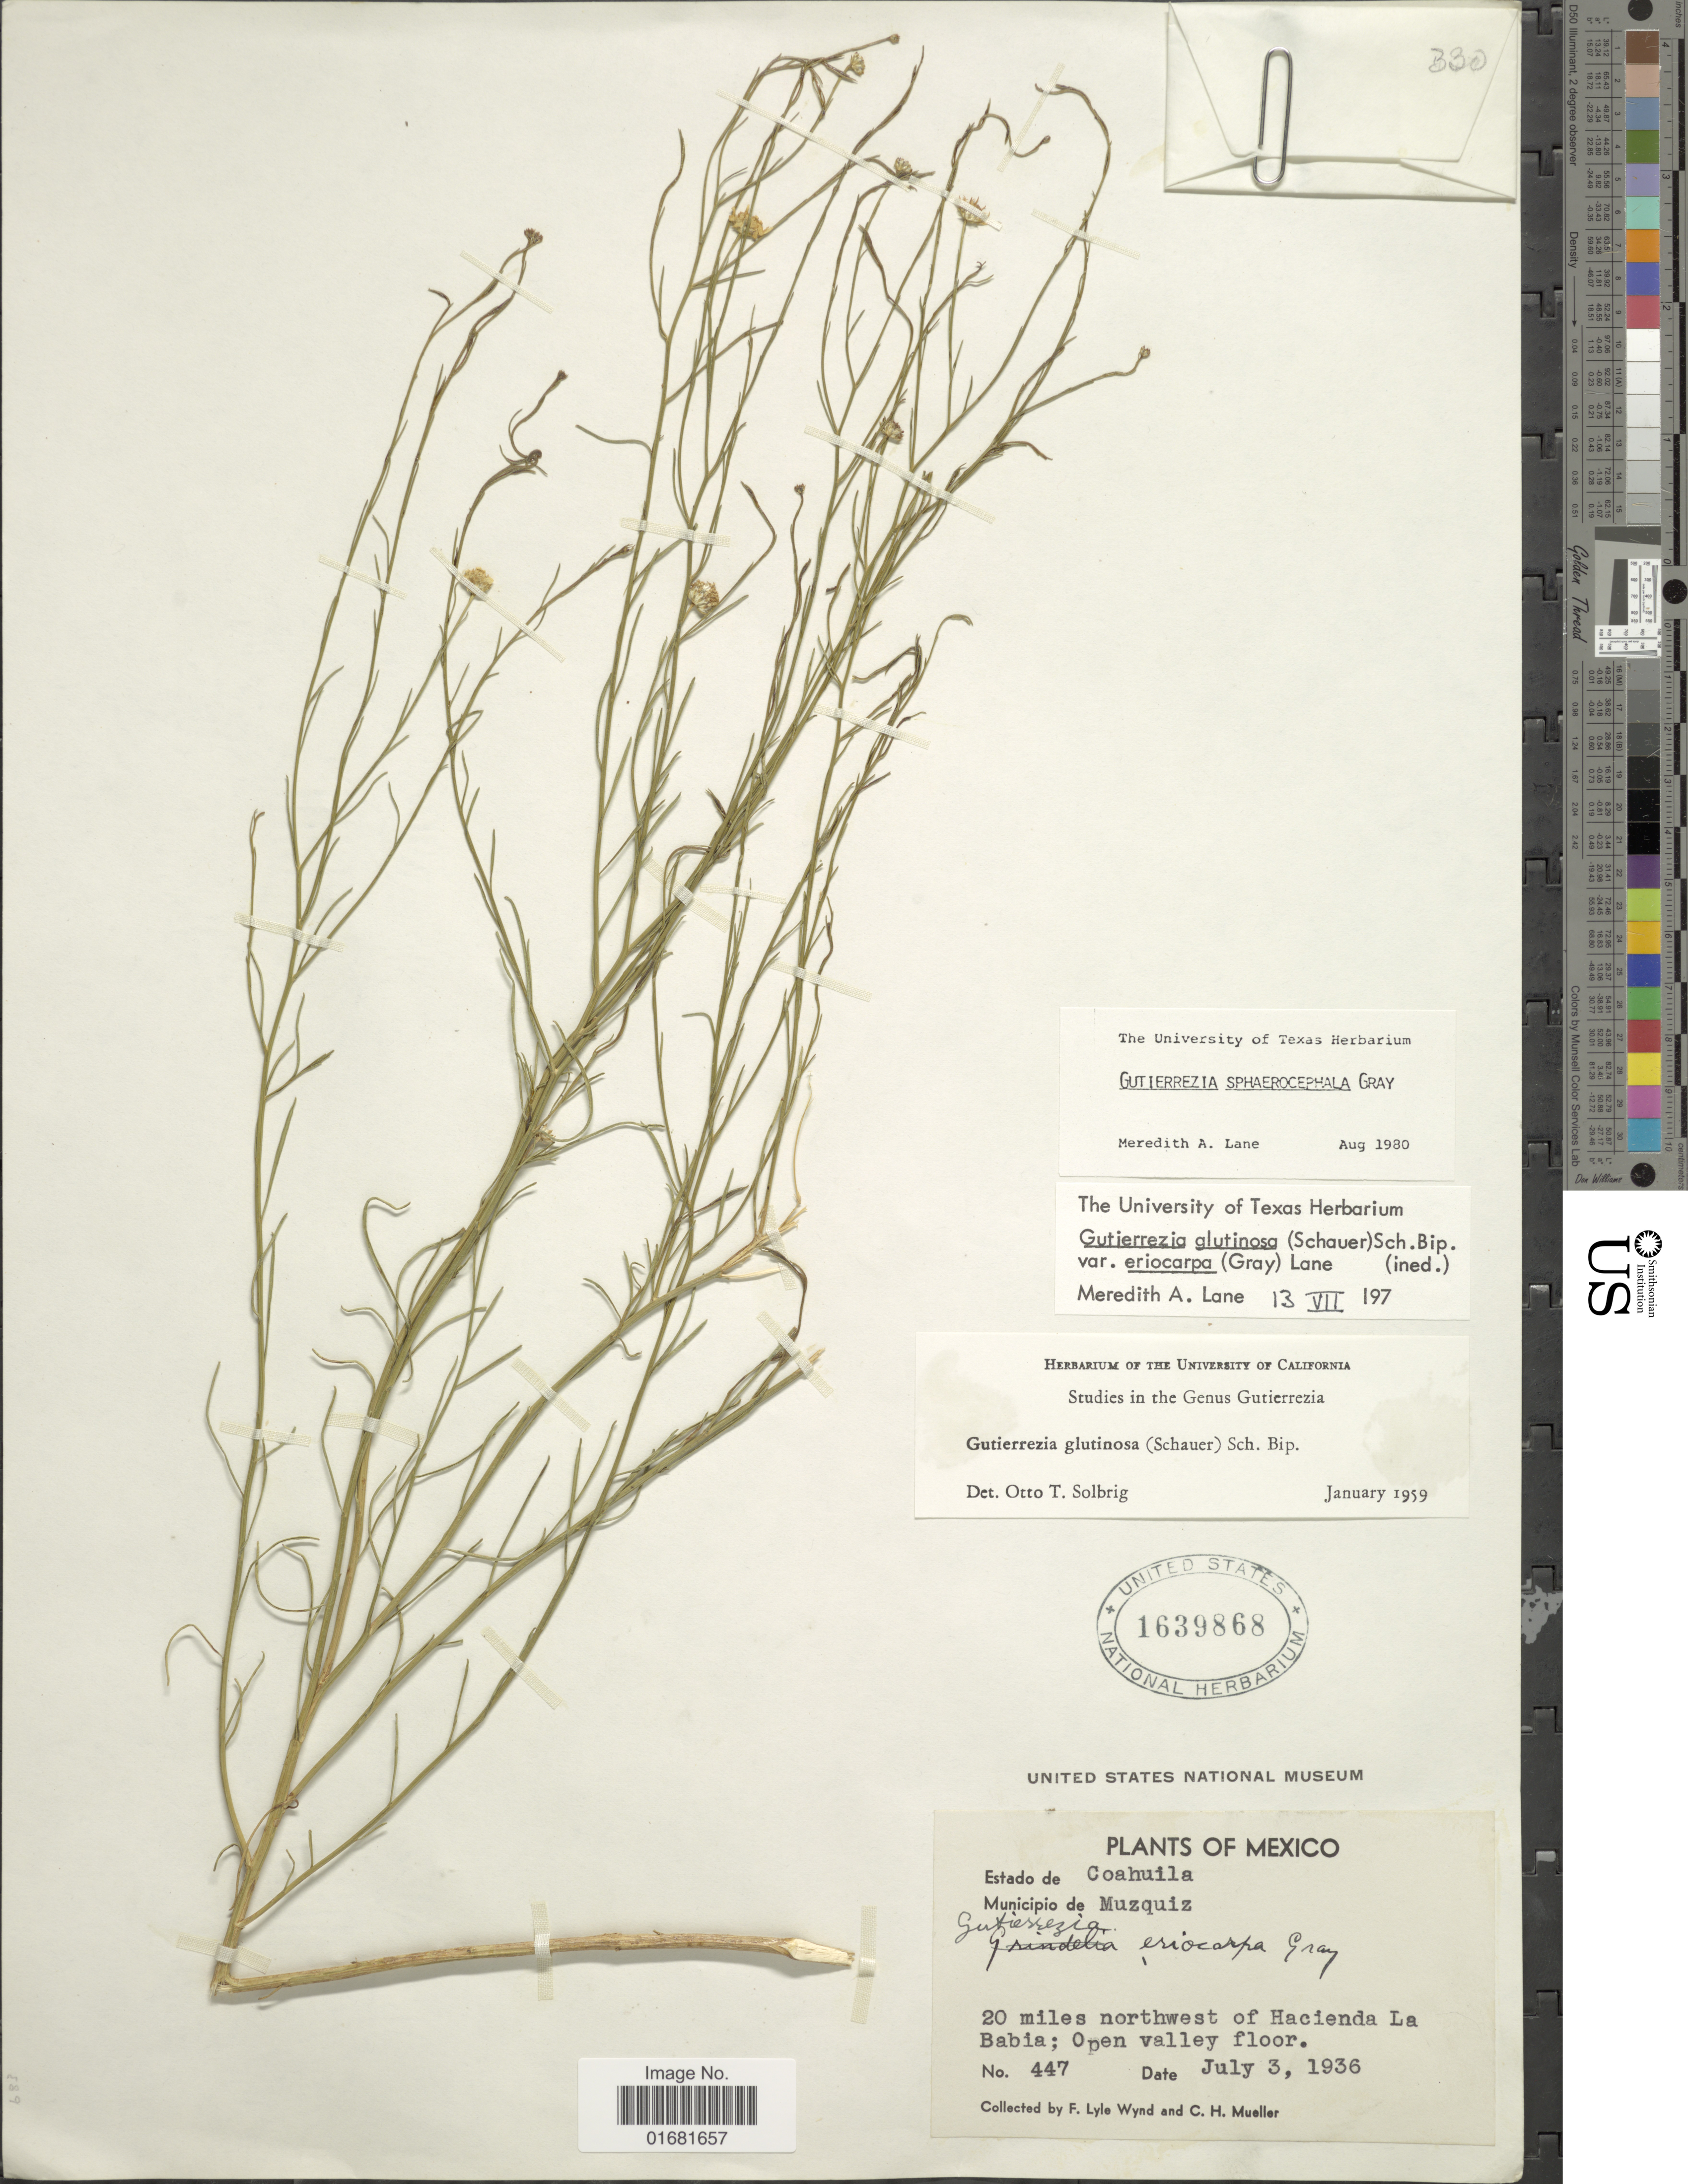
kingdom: Plantae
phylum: Tracheophyta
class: Magnoliopsida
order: Asterales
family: Asteraceae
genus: Gutierrezia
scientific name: Gutierrezia sphaerocephala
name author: A. Gray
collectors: F. L. Wynd & C. H. Mueller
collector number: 447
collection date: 1936-07-03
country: Mexico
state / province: Coahuila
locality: Municipio de Muzquiz. 20 miles northwest of Hacienda La Babia; Open valley floor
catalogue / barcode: US 1639868